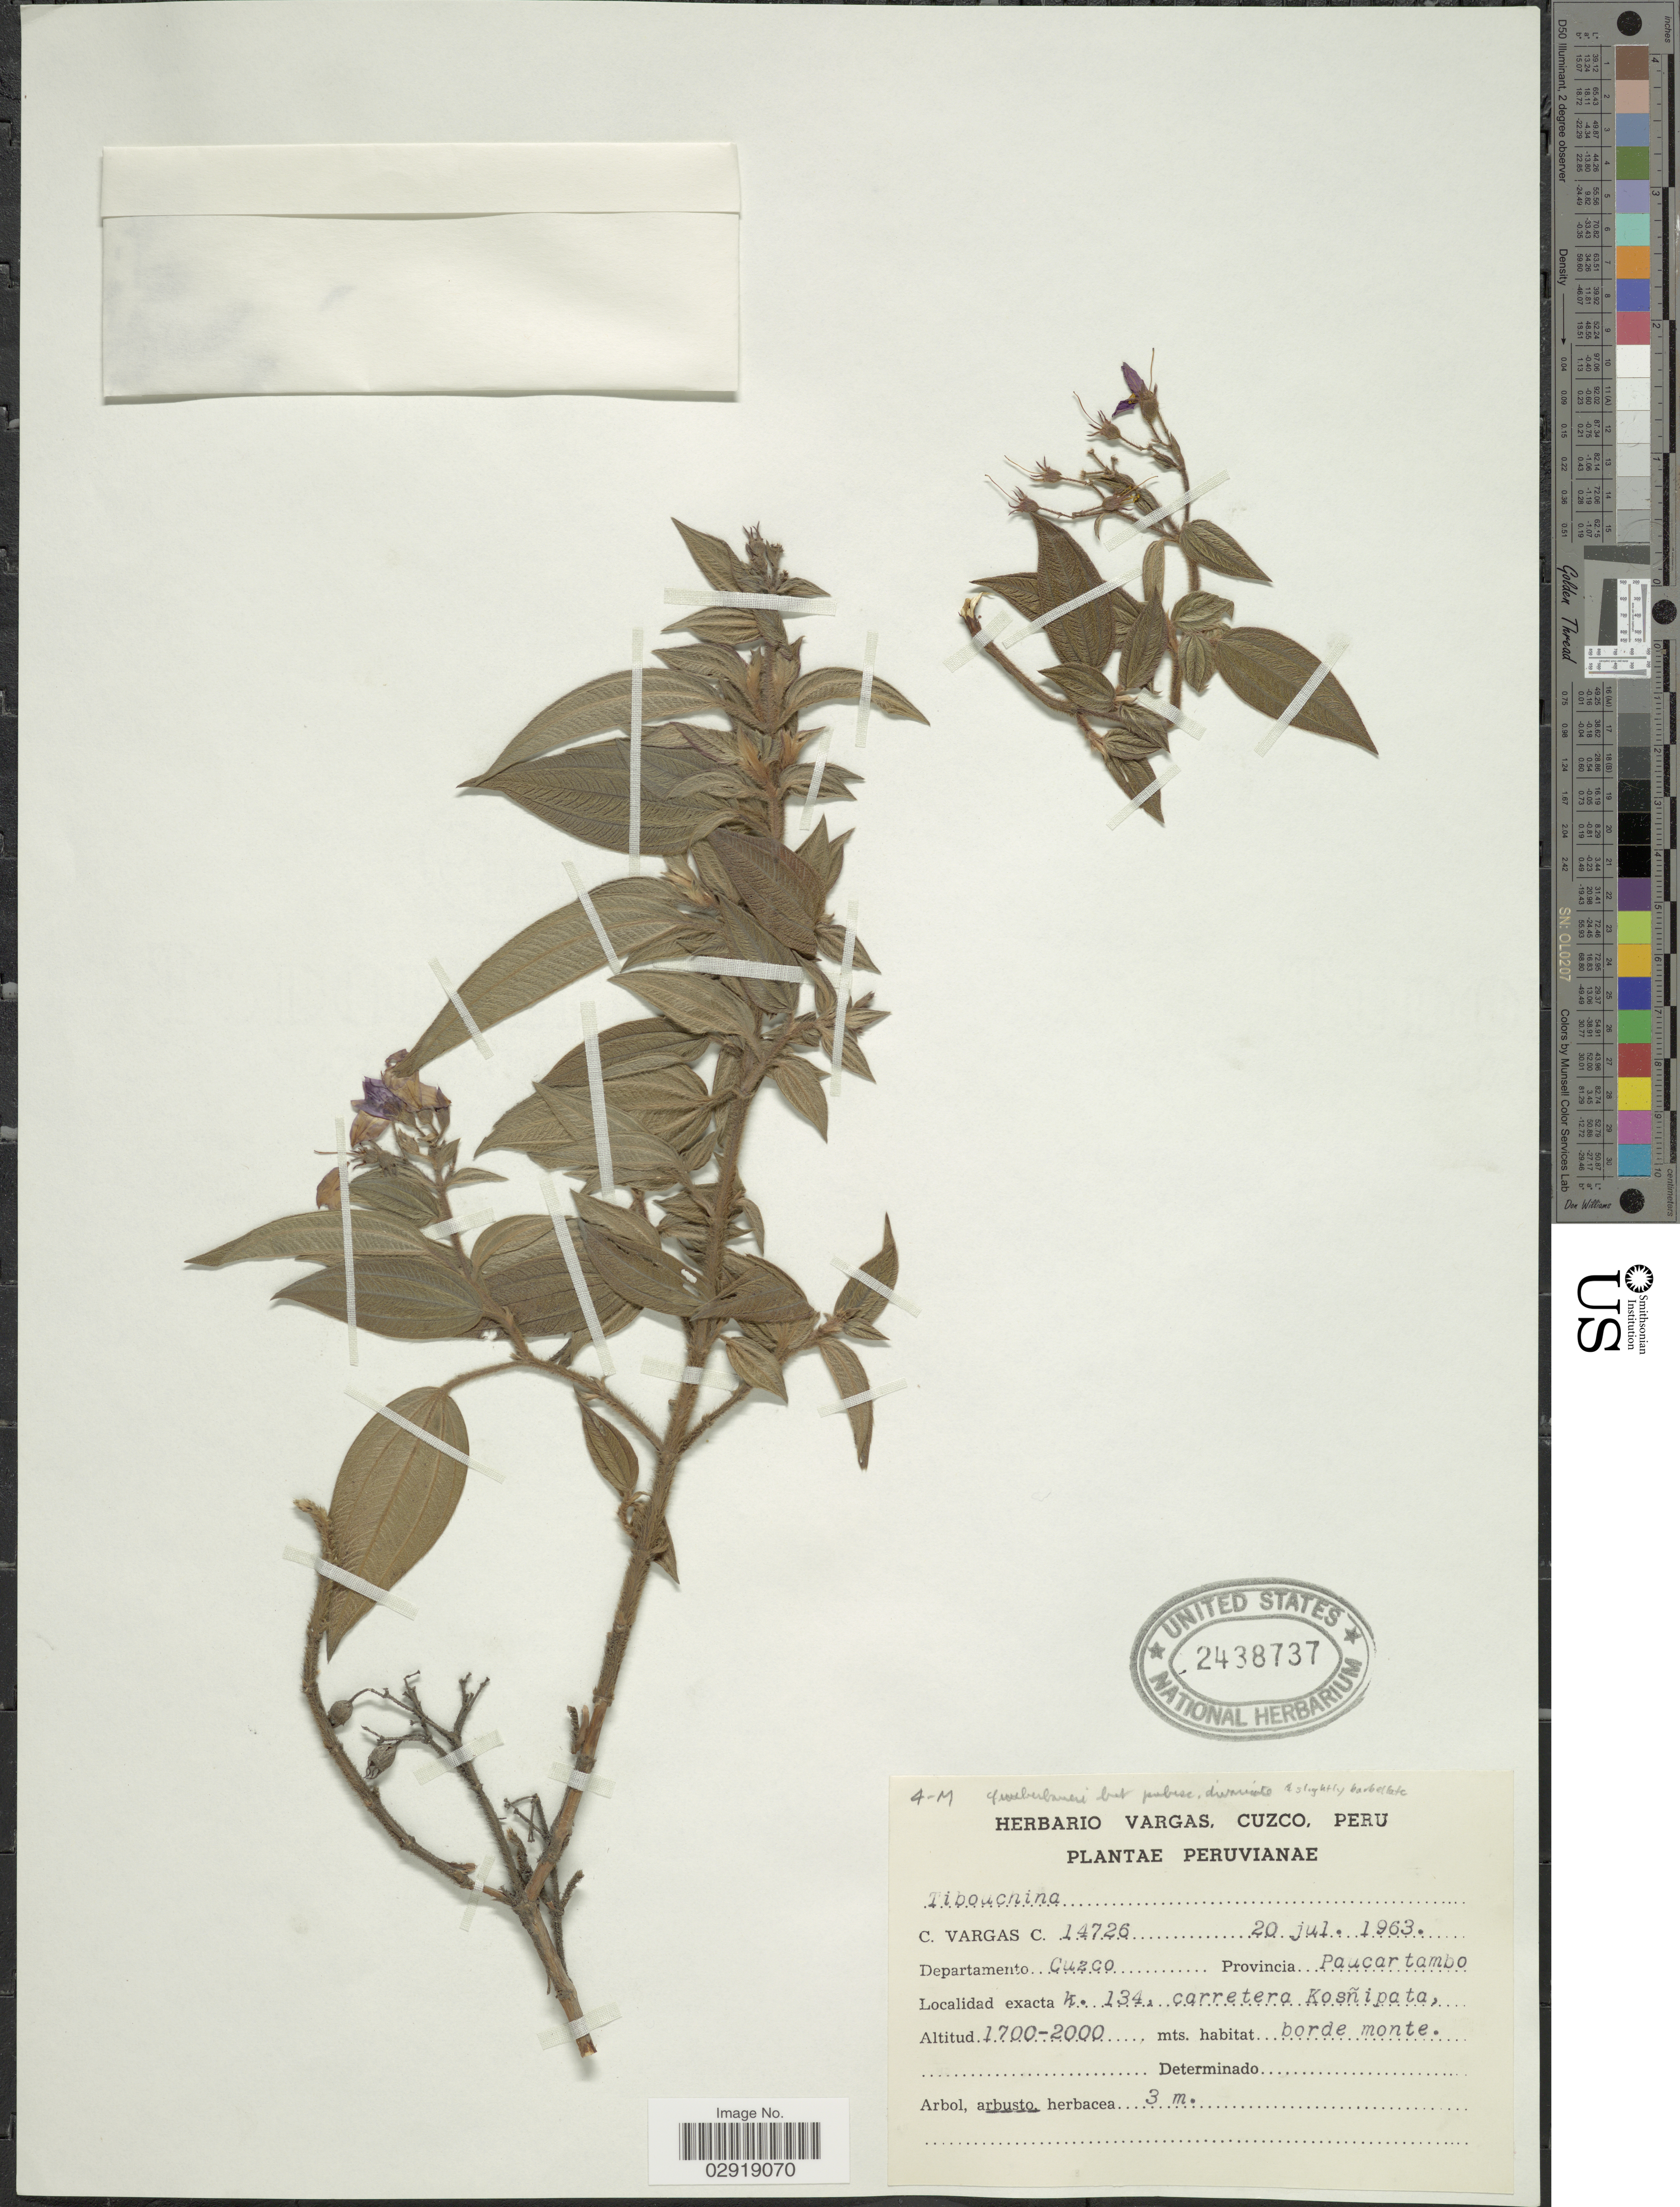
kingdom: Plantae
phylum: Tracheophyta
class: Magnoliopsida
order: Myrtales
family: Melastomataceae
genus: Chaetogastra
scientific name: Chaetogastra sp.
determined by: Michelangeli, F. A.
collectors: C. Vargas Calderón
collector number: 14726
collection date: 1963-07-20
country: Peru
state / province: Cusco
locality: Departamento Cuzco Provincia Paucartambo. K. 134, carretera Kosñipata, borde monte.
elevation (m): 1700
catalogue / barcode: US 2438737